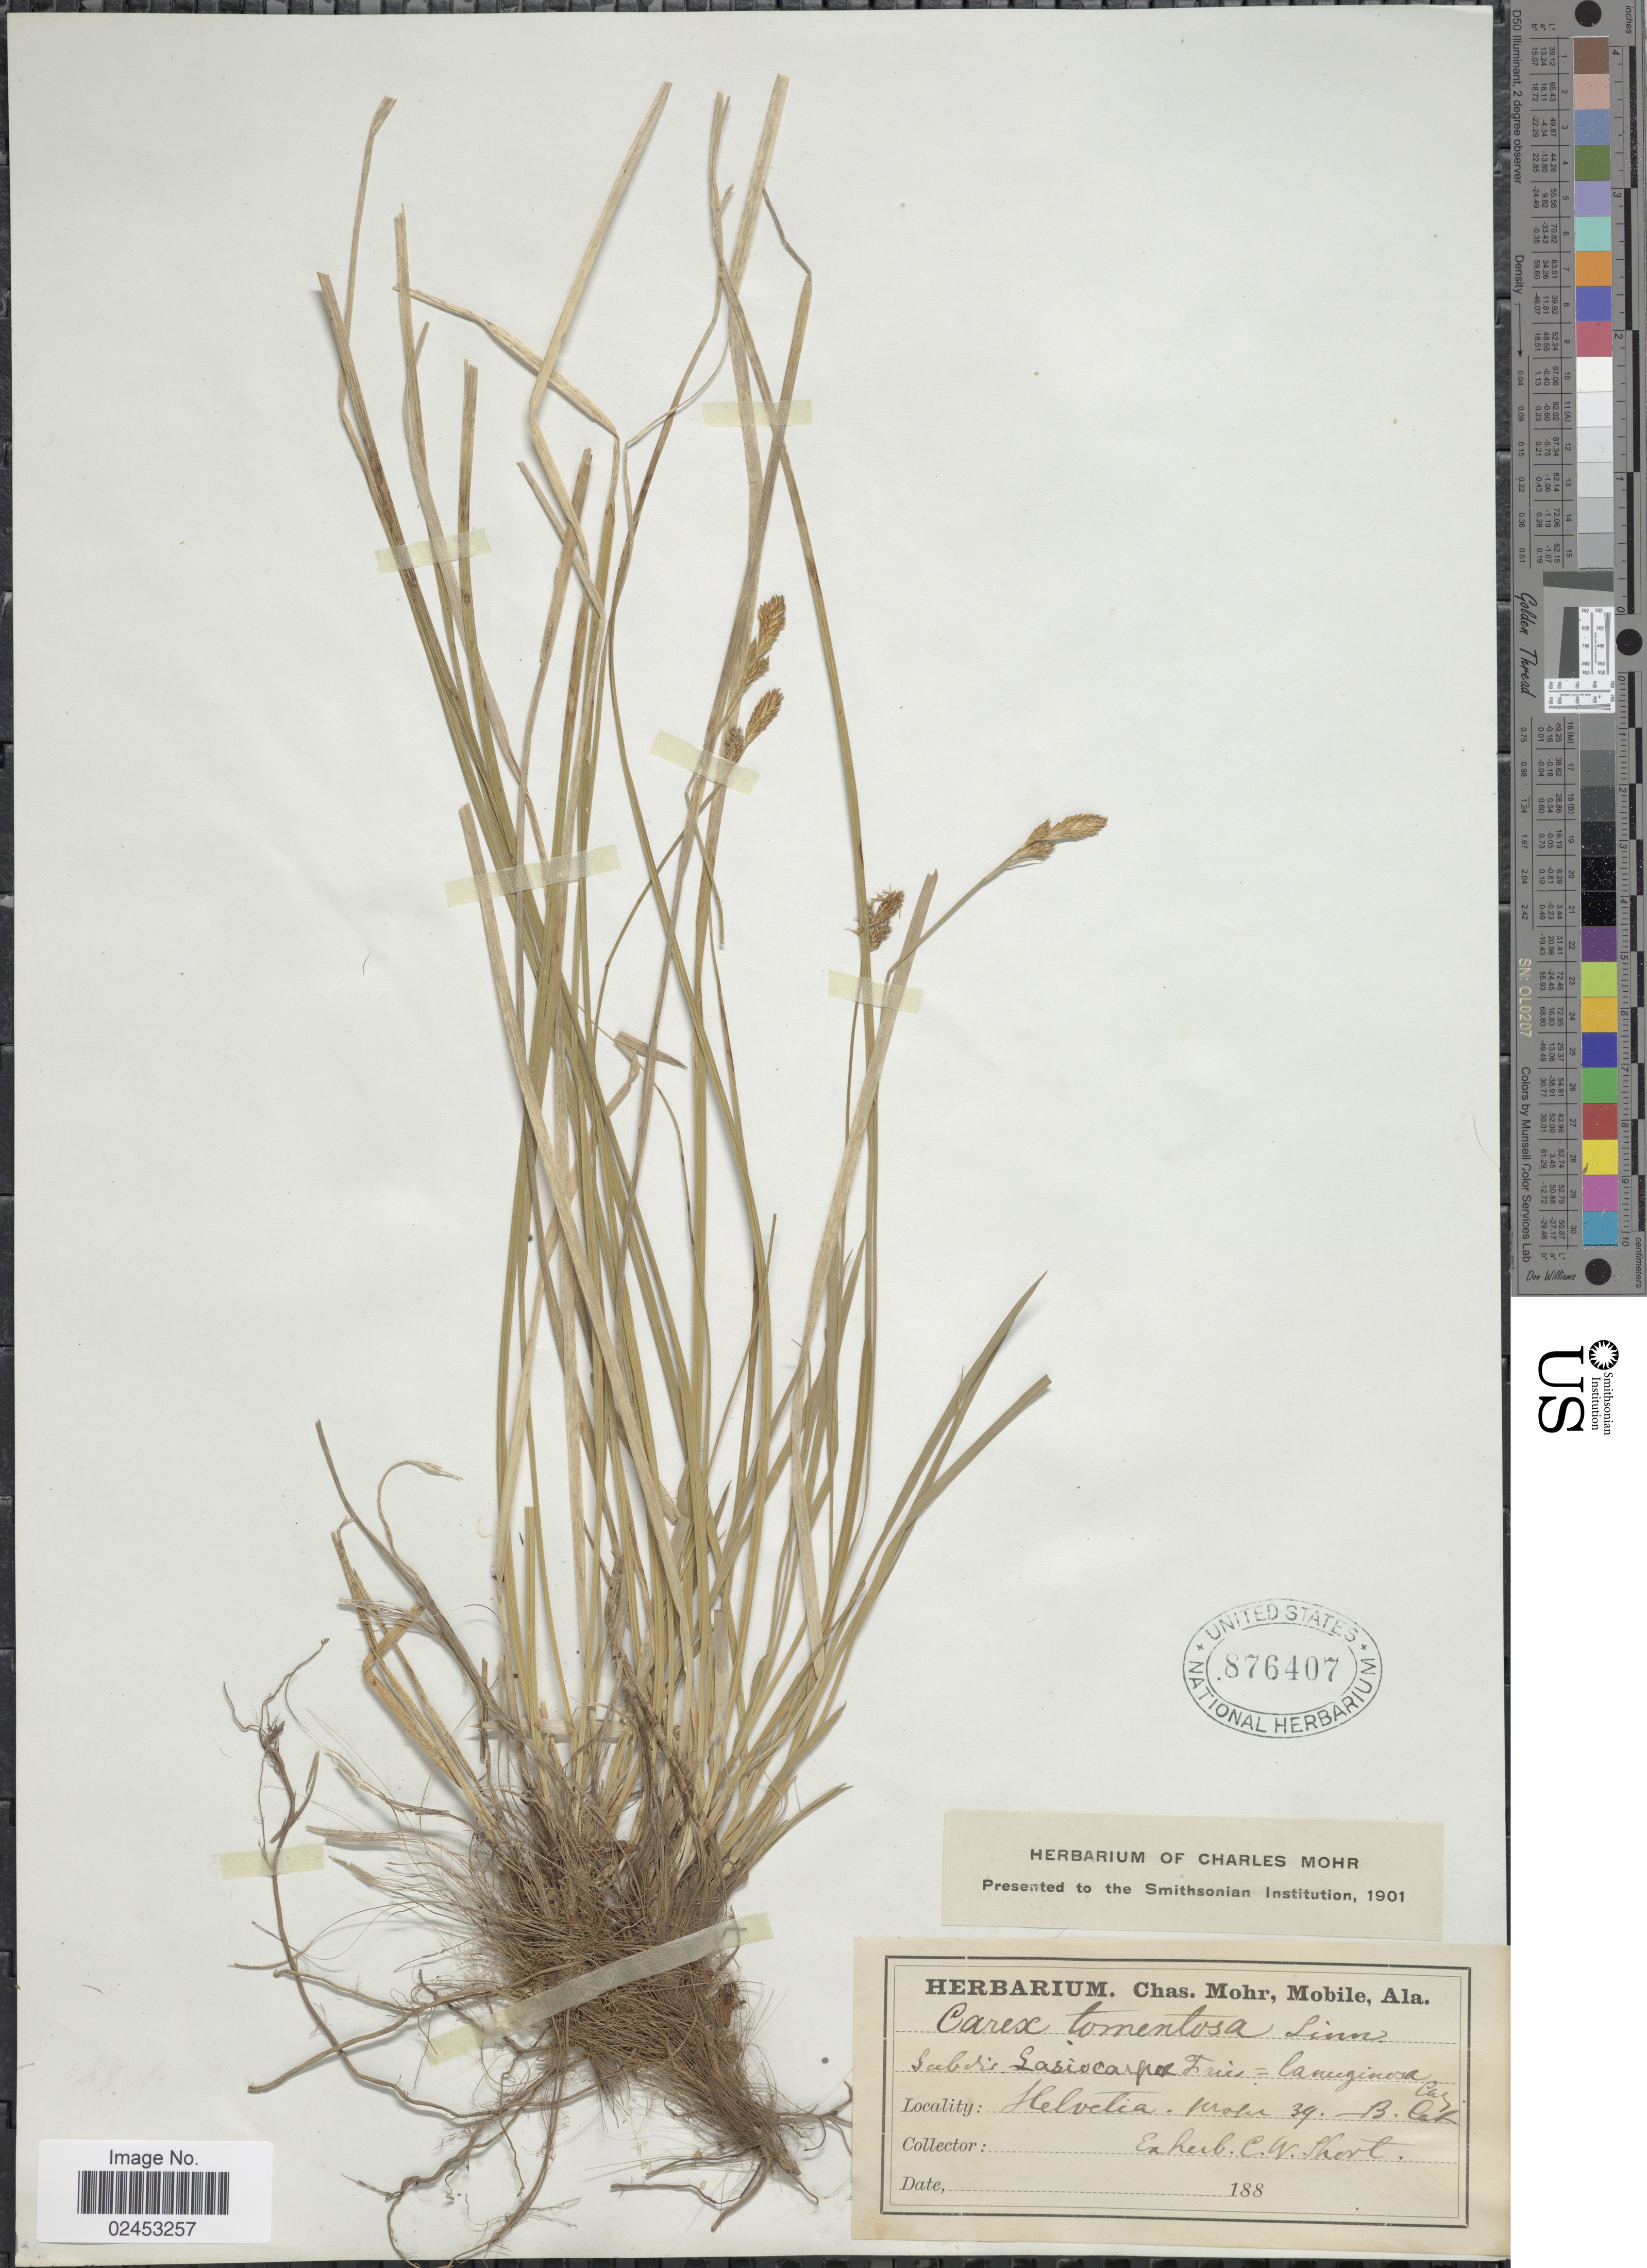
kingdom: Plantae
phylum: Tracheophyta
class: Liliopsida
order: Poales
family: Cyperaceae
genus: Carex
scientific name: Carex tomentosa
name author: L.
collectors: ex herb. C. W. Short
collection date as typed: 188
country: Switzerland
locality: Helvetia, prope 39-B. Cal. [unsure placement]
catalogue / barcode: US 876407